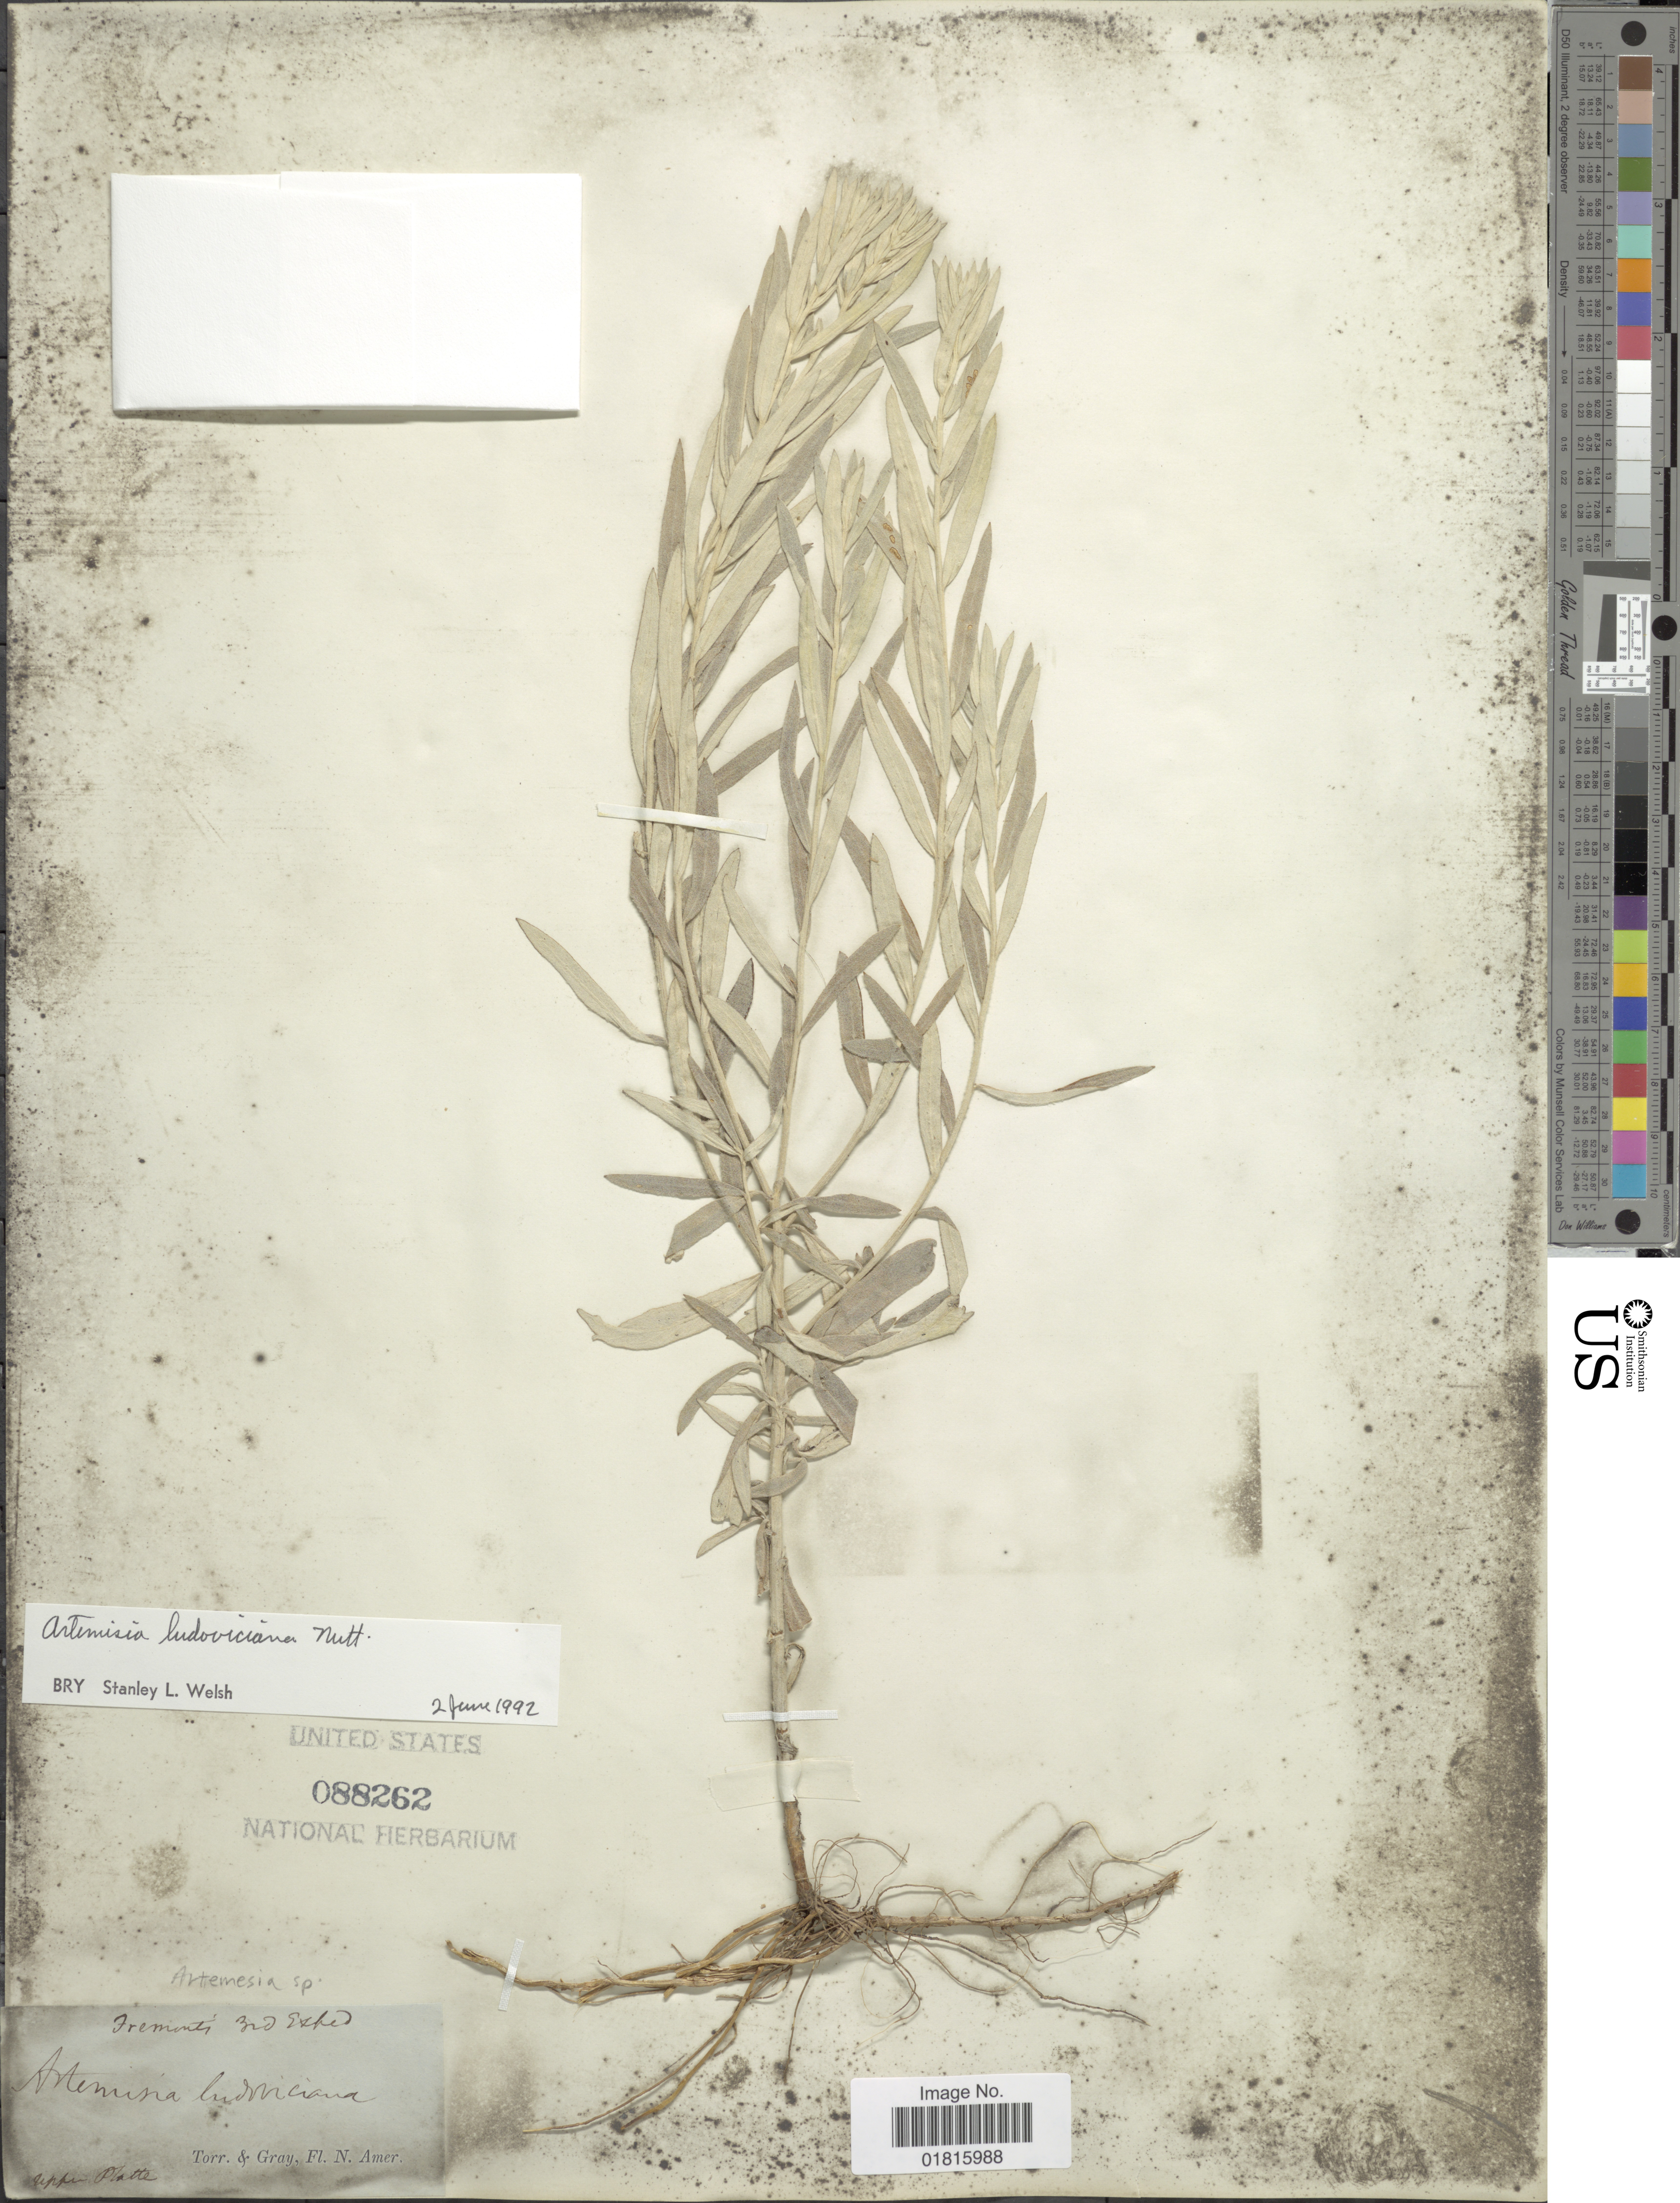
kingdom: Plantae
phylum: Tracheophyta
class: Magnoliopsida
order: Asterales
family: Asteraceae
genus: Artemisia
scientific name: Artemisia ludoviciana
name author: Nutt.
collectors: J. Torrey & -- Gray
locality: N. Amer., Upper Platte [interpreted]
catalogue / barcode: US 88262